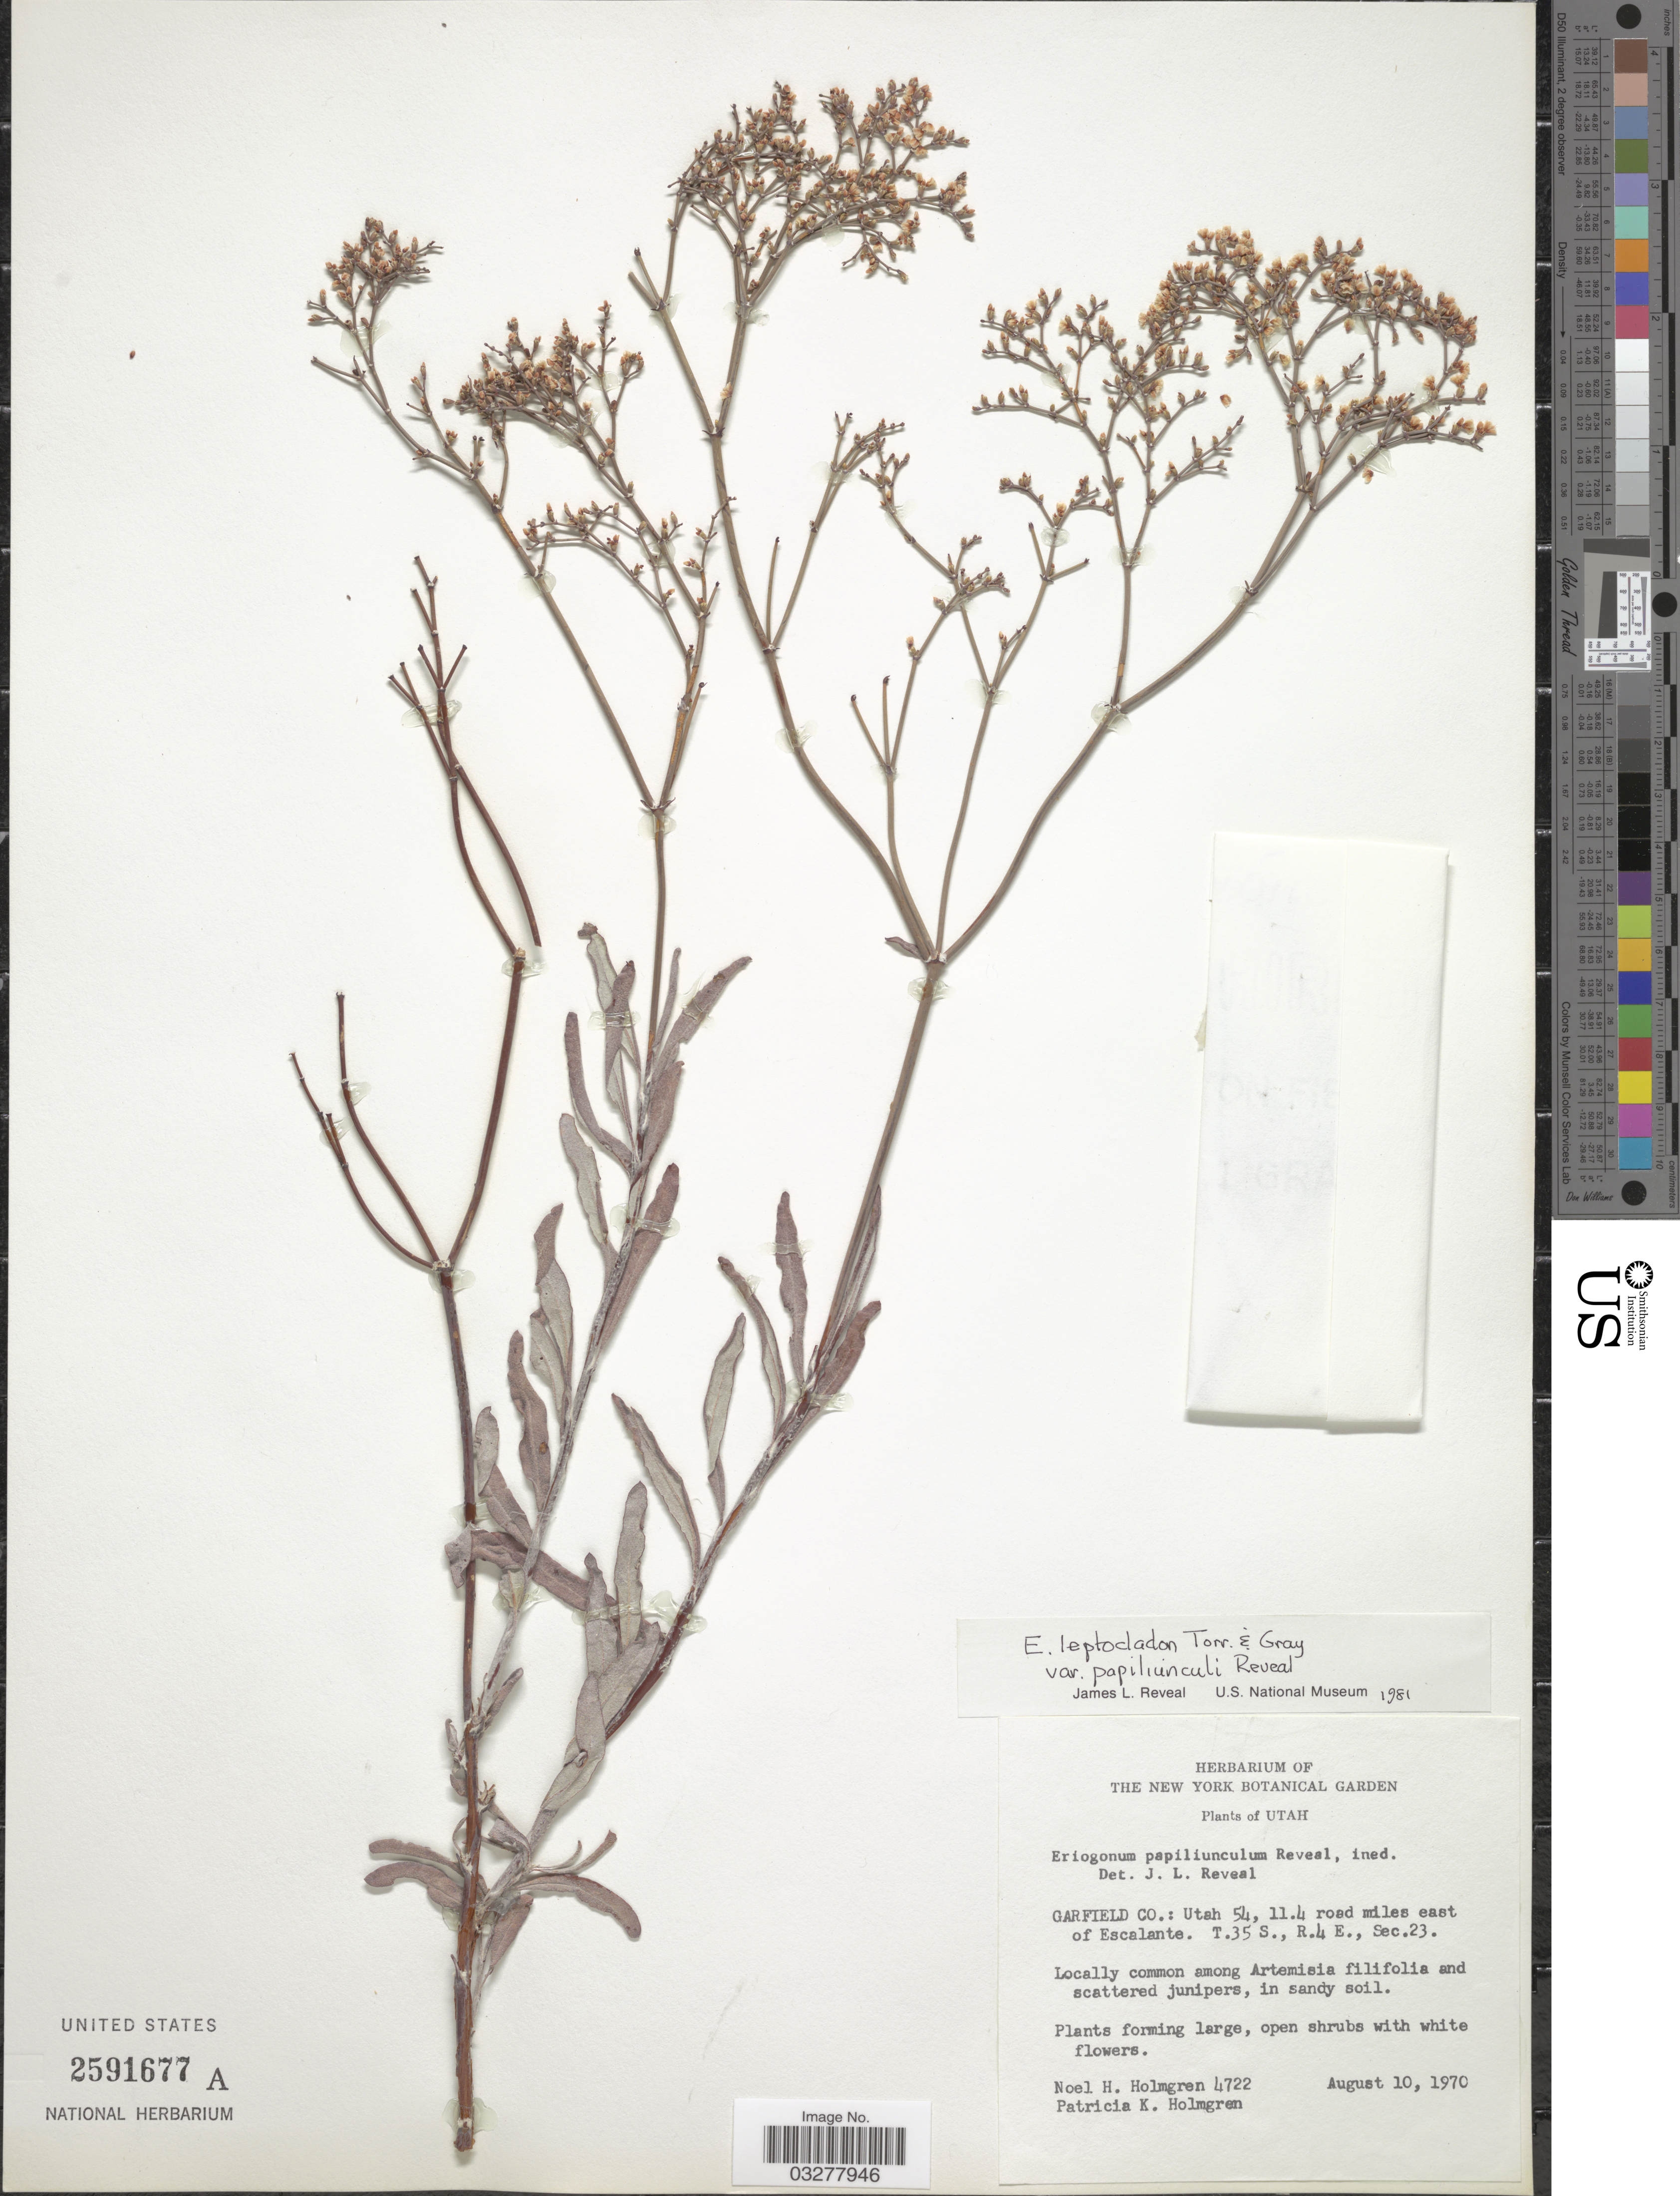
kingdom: Plantae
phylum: Tracheophyta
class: Magnoliopsida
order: Caryophyllales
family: Polygonaceae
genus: Eriogonum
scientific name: Eriogonum leptocladon var. papiliunculi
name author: Reveal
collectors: N. H. Holmgren & P. K. Holmgren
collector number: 4722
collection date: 1970-08-10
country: United States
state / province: Utah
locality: Garfield Co.: Utah 54, 11.4 road miles east of Escalante. T.35 S., R.4 E., Sec. 23.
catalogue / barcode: US 2591677A